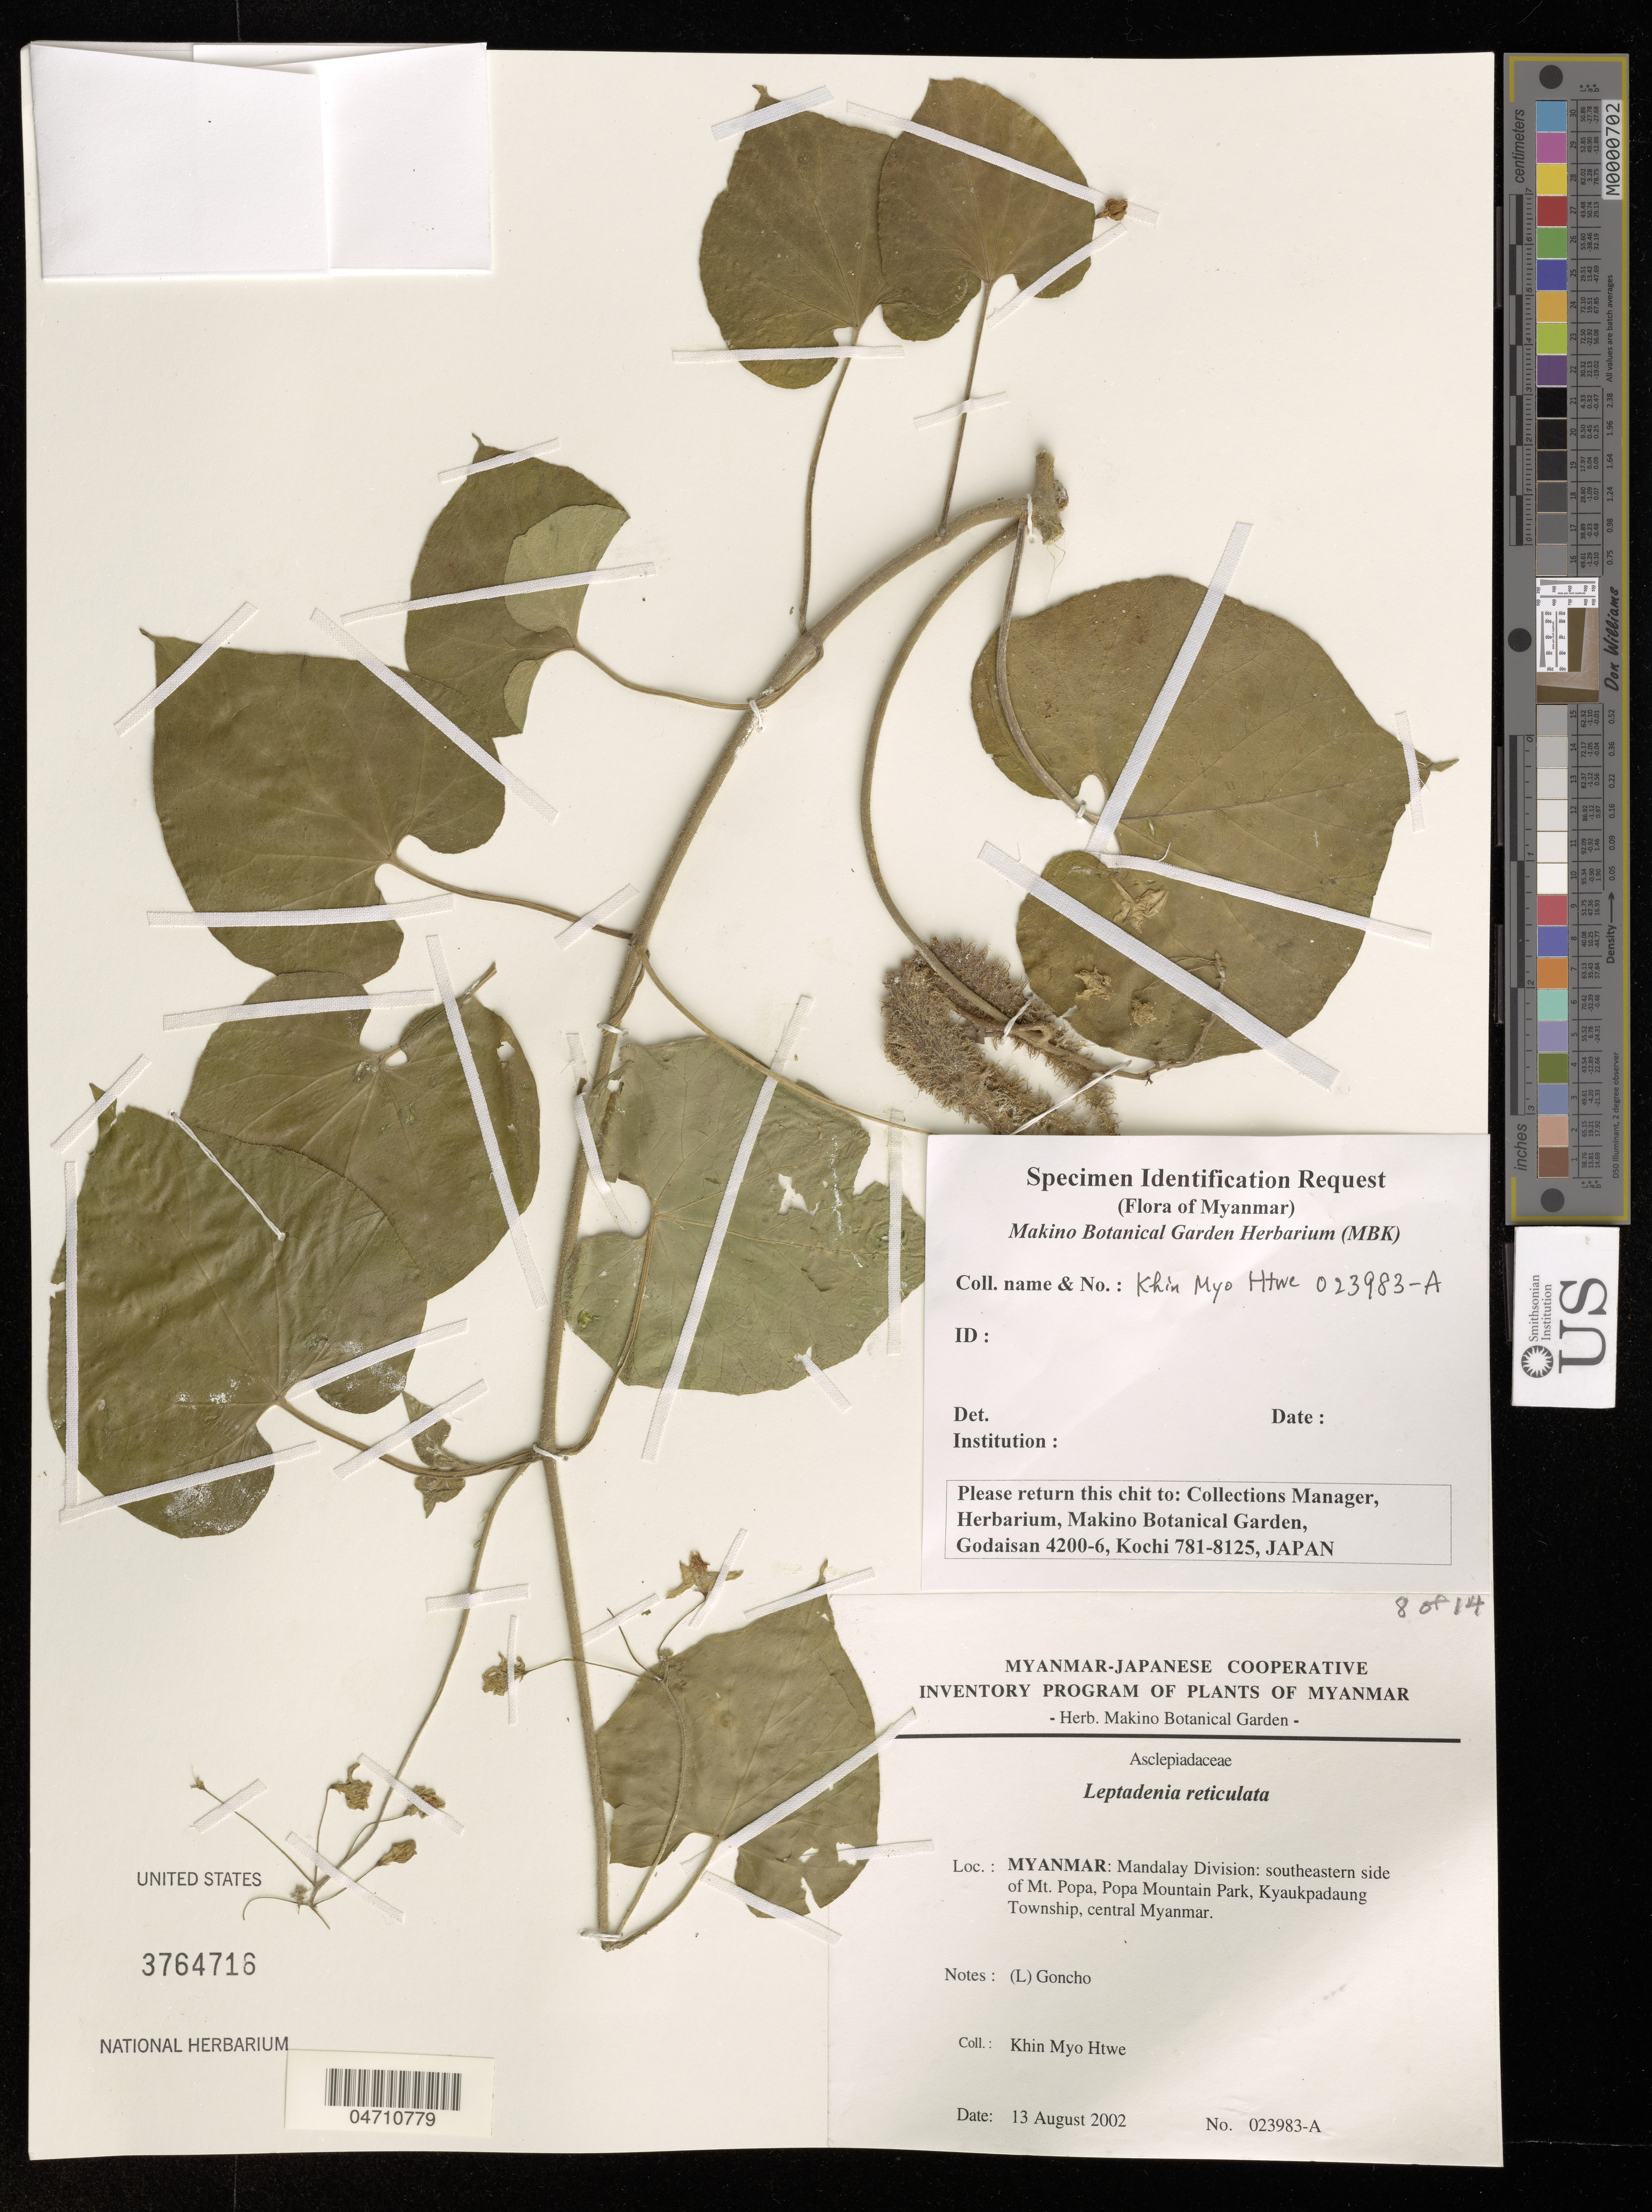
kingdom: Plantae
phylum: Tracheophyta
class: Magnoliopsida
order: Gentianales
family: Apocynaceae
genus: Leptadenia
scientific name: Leptadenia reticulata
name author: (Retz.) Wight & Arn.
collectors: K. Htwe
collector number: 023983-A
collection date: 2002-08-13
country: Myanmar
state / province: Mandalay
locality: Mandalay Division: southeastern side of Mt. Popa, Popa Mountain Park, Kyaukpadaung Township, central Myanmar.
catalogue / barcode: US 3764716